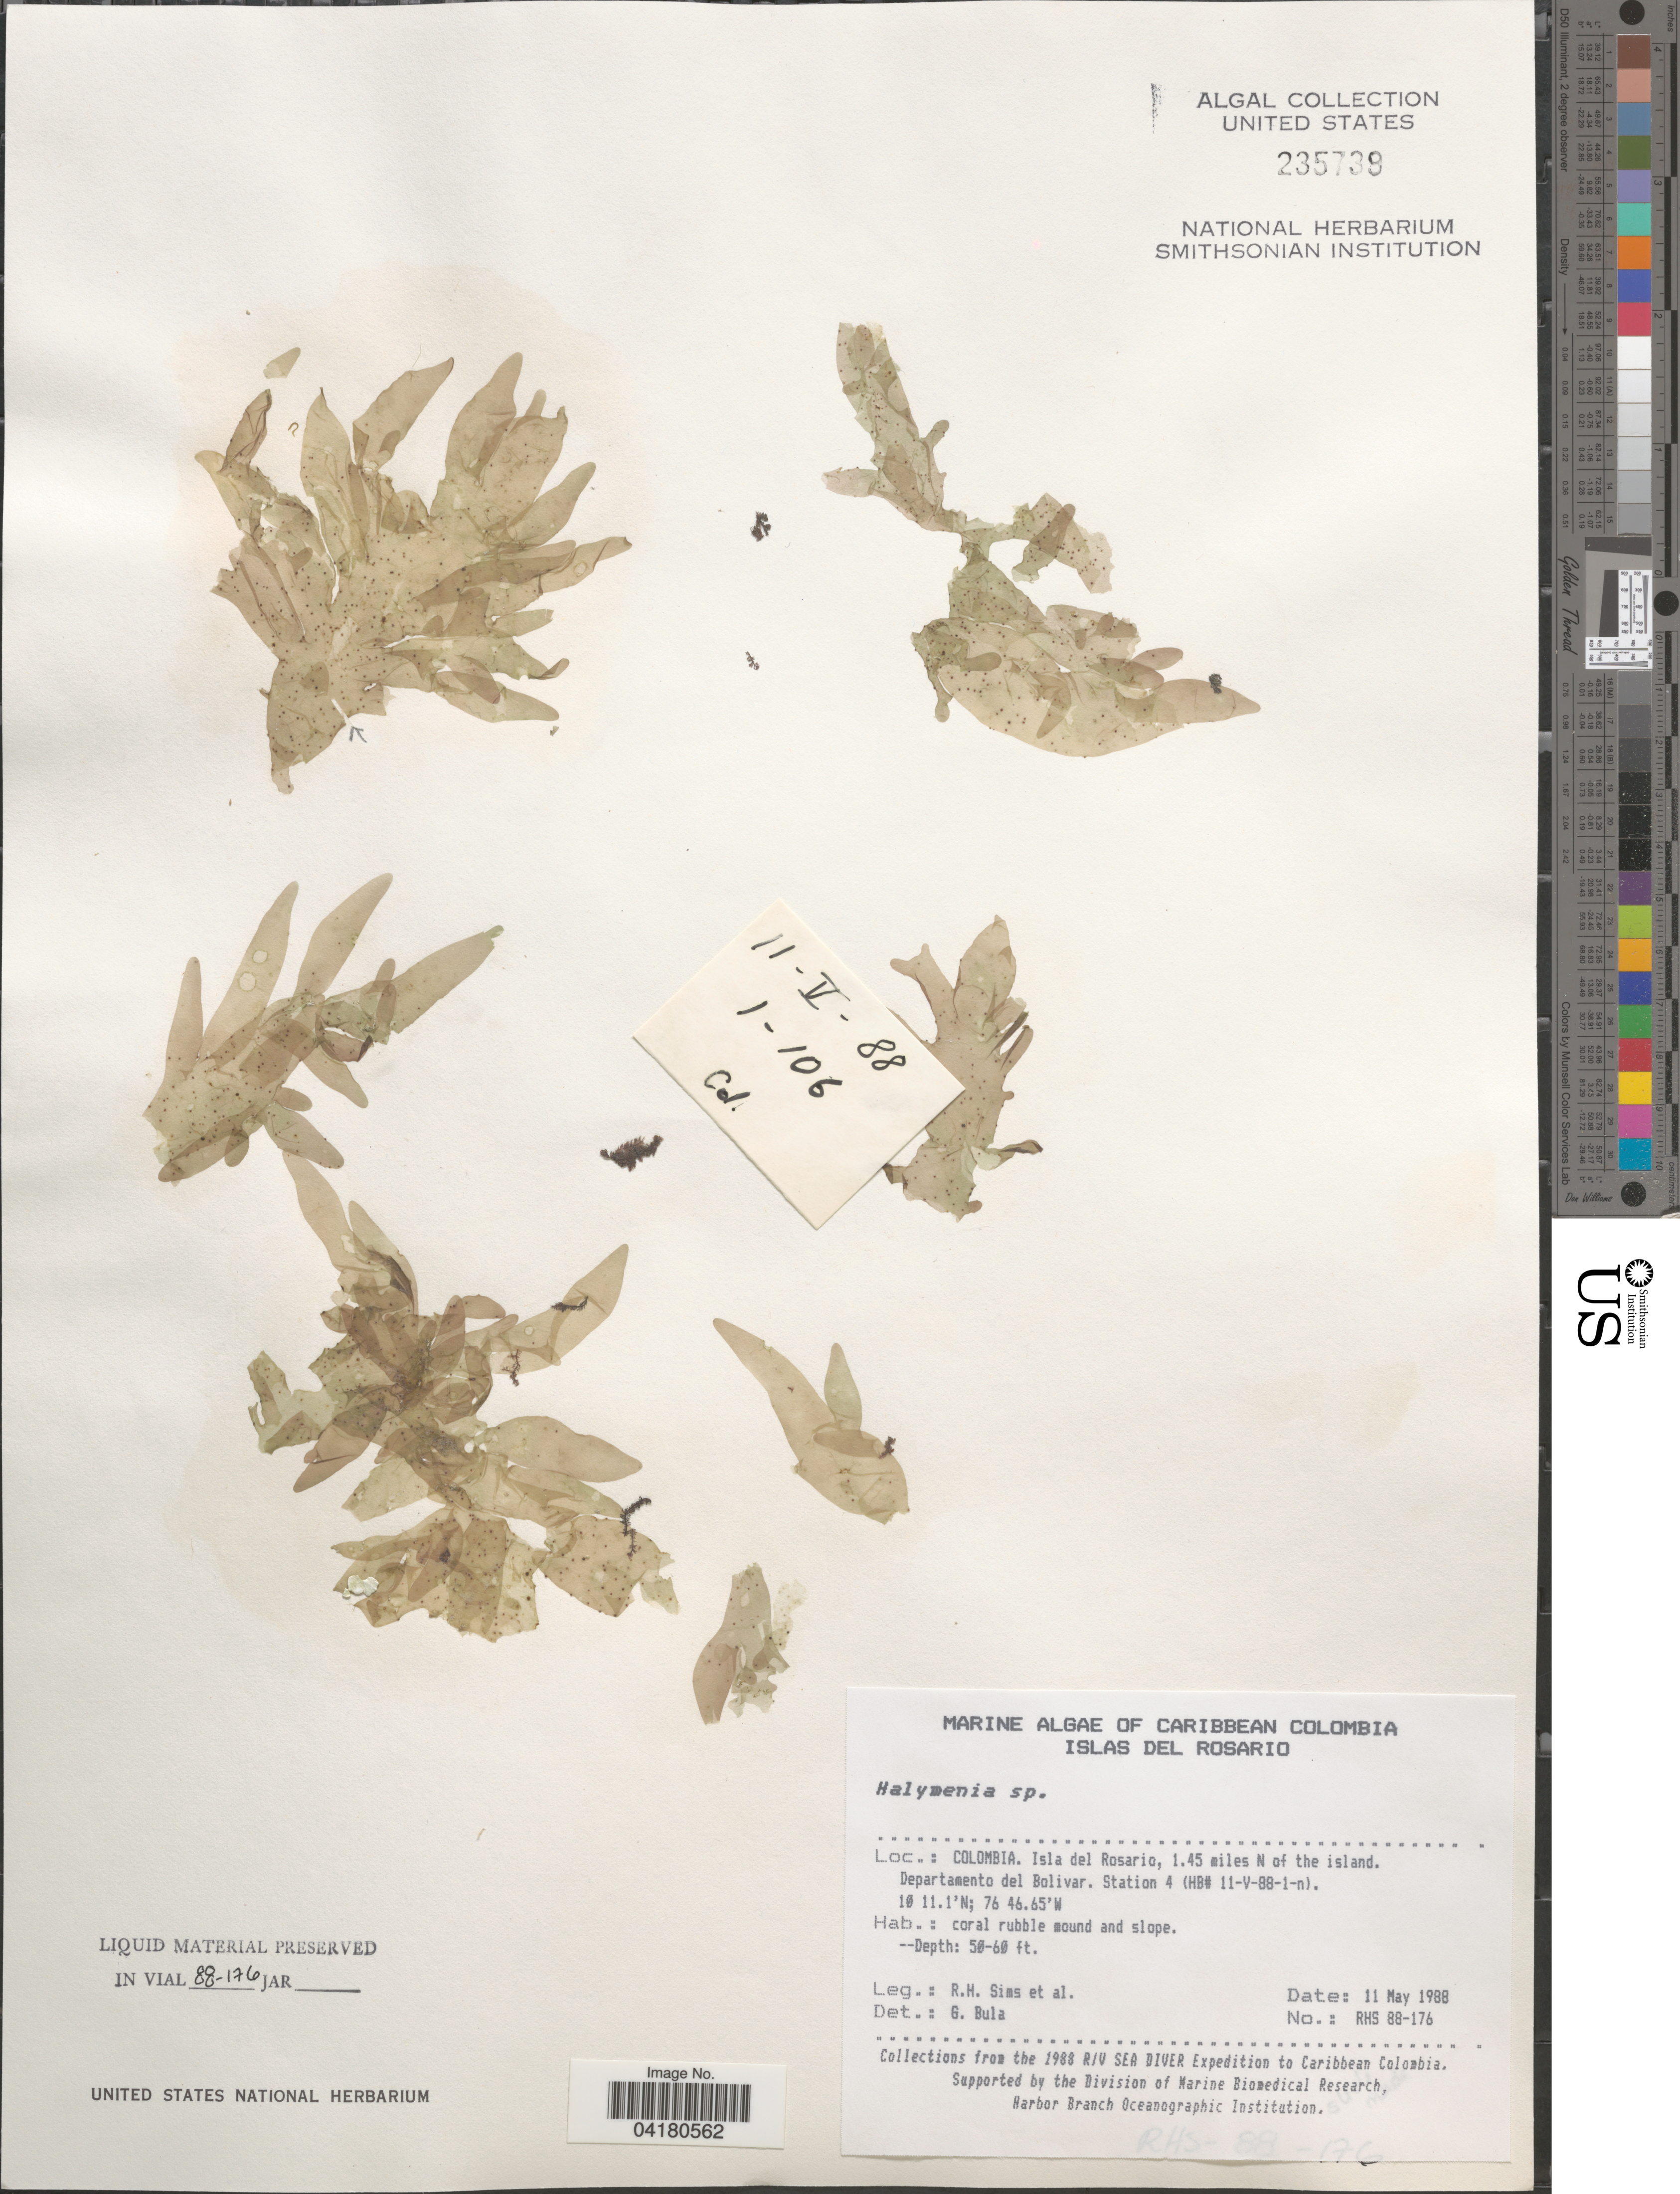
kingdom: Plantae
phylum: Rhodophyta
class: Florideophyceae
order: Halymeniales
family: Halymeniaceae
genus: Halymenia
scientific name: Halymenia sp.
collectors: R. H. Sims & et al.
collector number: RHS 88-176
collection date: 1988-05-11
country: Colombia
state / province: Bolívar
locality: Caribbean Colombia. Islas del Rosario. Isla del Rosario, 1.45 miles N of the island. Departamento del Bolivar. Station 4 (HB# 11-V-88-1-n). The 1988 R/V Sea Diver Expedition to Caribbean Colombia.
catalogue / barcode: US 235739